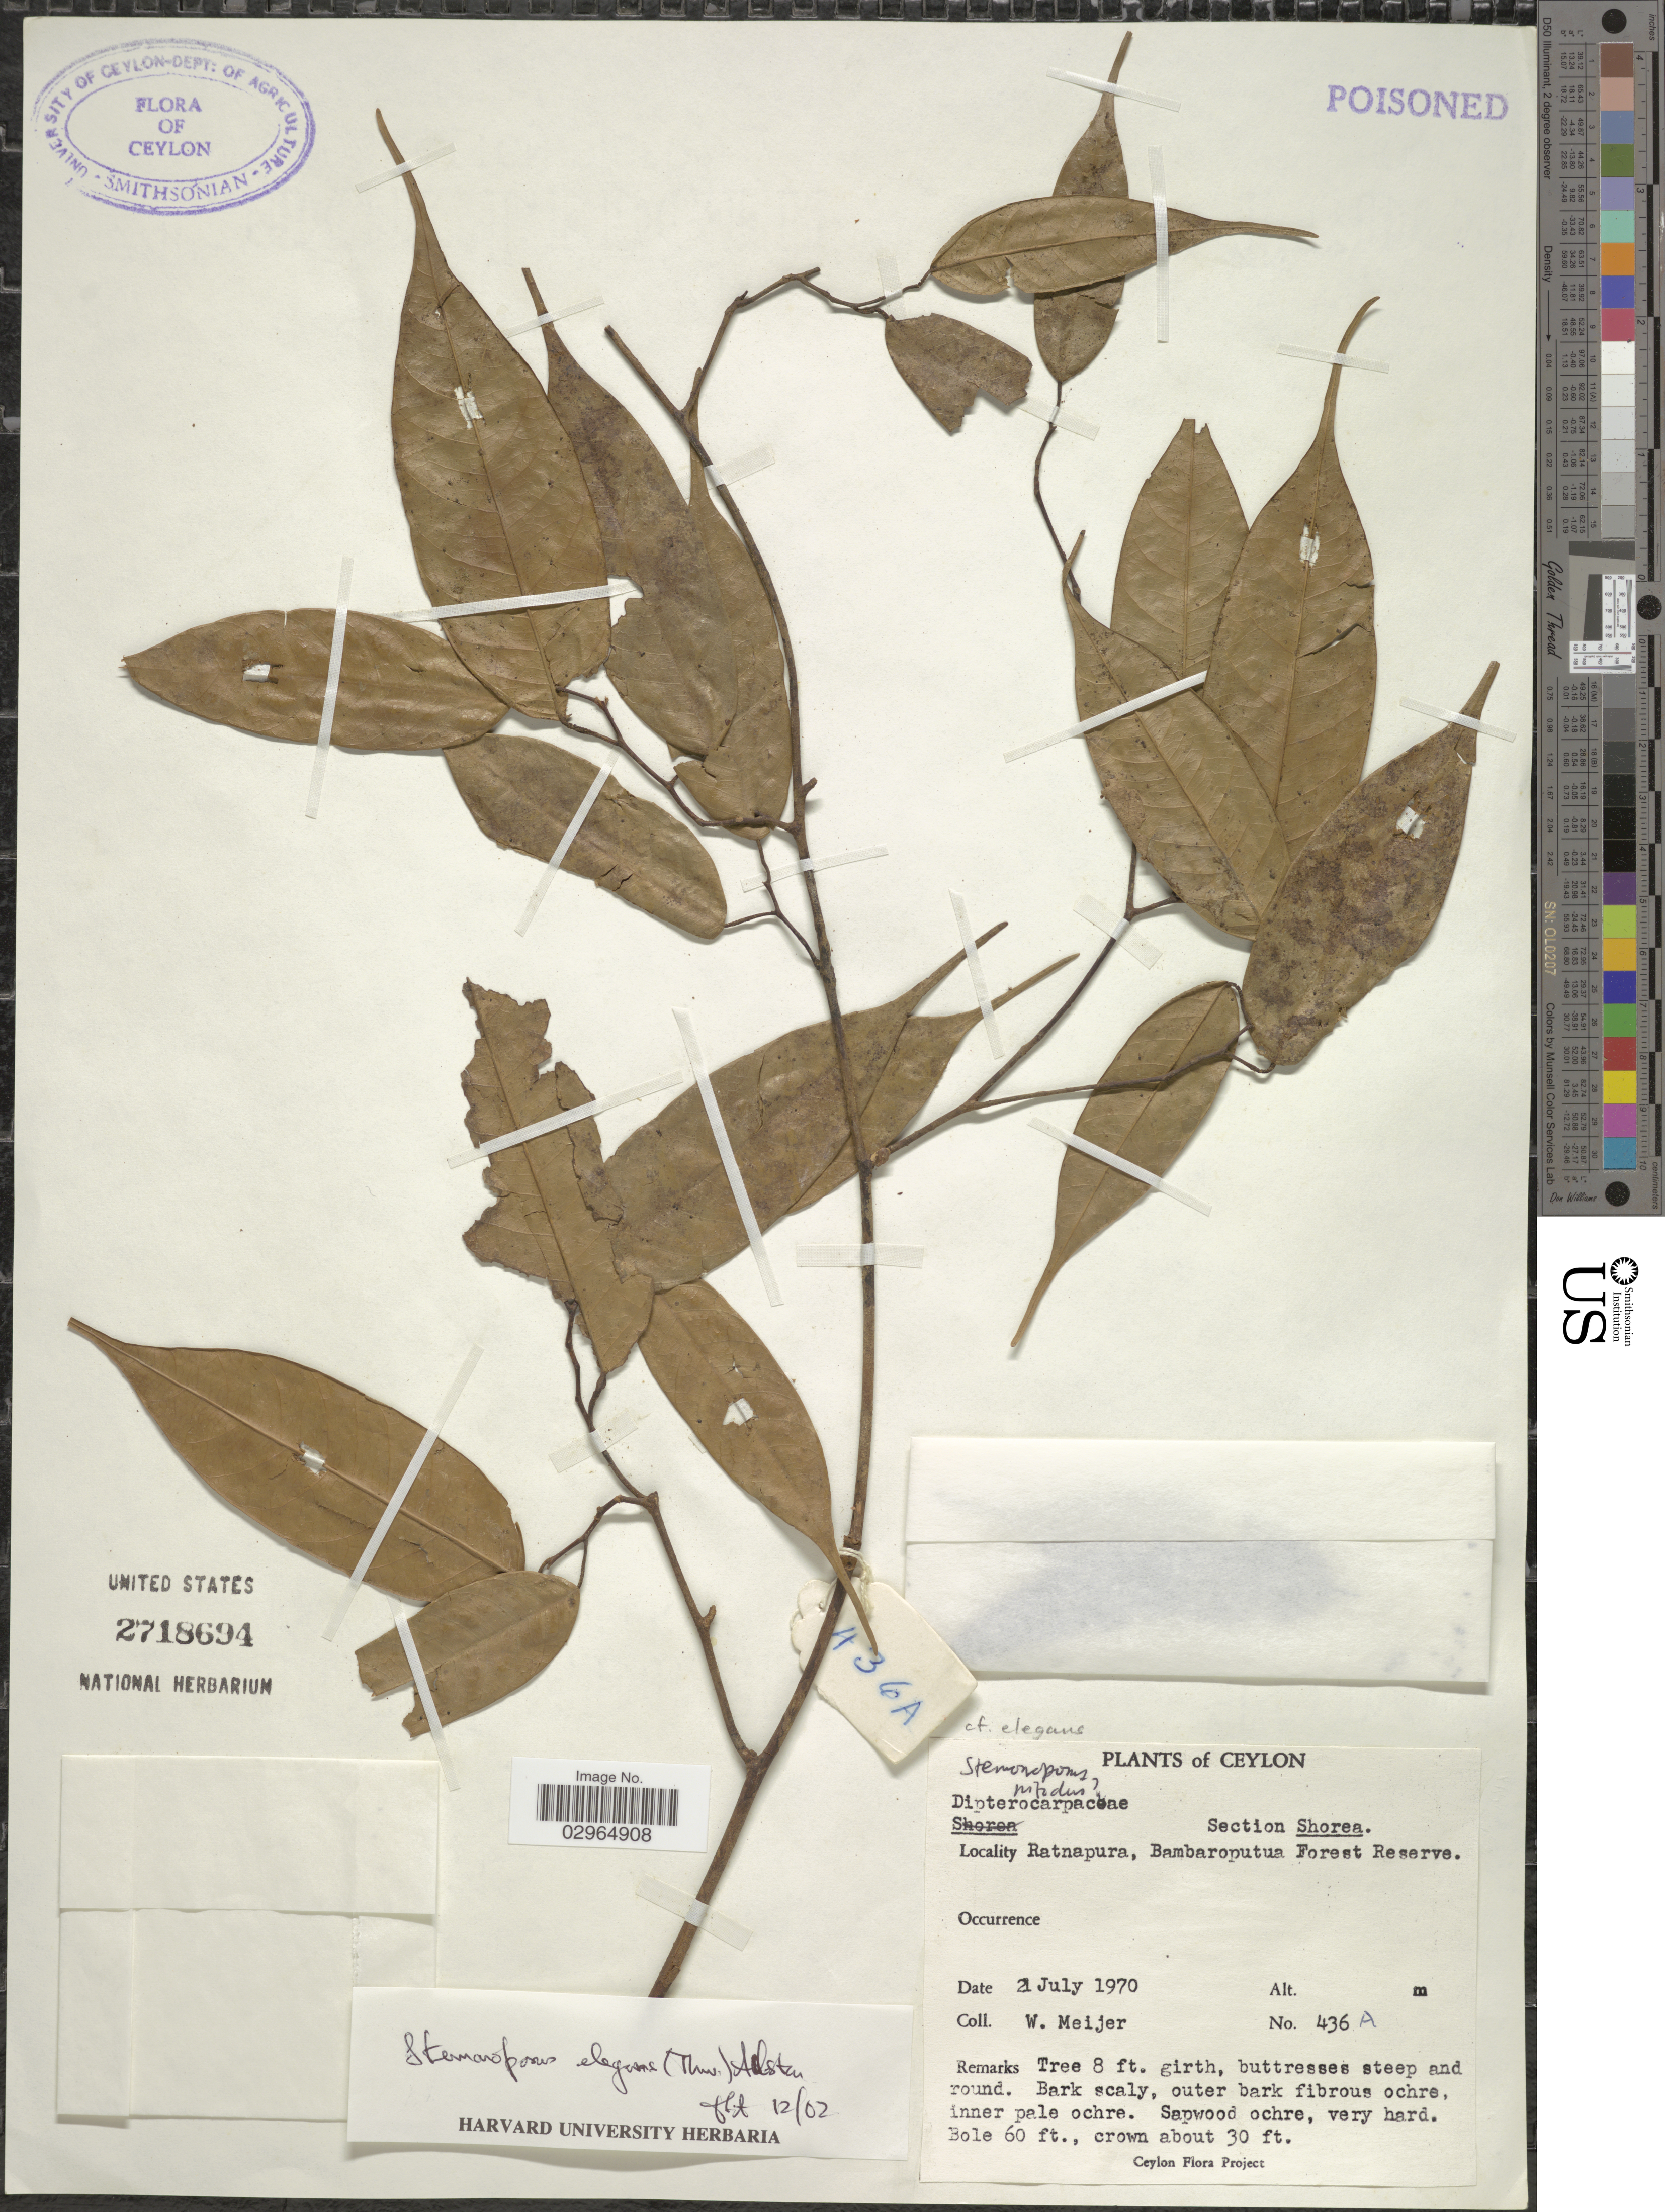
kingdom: Plantae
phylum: Tracheophyta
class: Magnoliopsida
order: Malvales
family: Dipterocarpaceae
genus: Stemonoporus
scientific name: Stemonoporus elegans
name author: (Thwaites) Alston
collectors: W. Meijer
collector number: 436A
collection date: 1970-07-21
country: Sri Lanka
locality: Ceylon. Ratnapura, Bambaroputua Forest Reserve.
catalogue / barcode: US 2718694